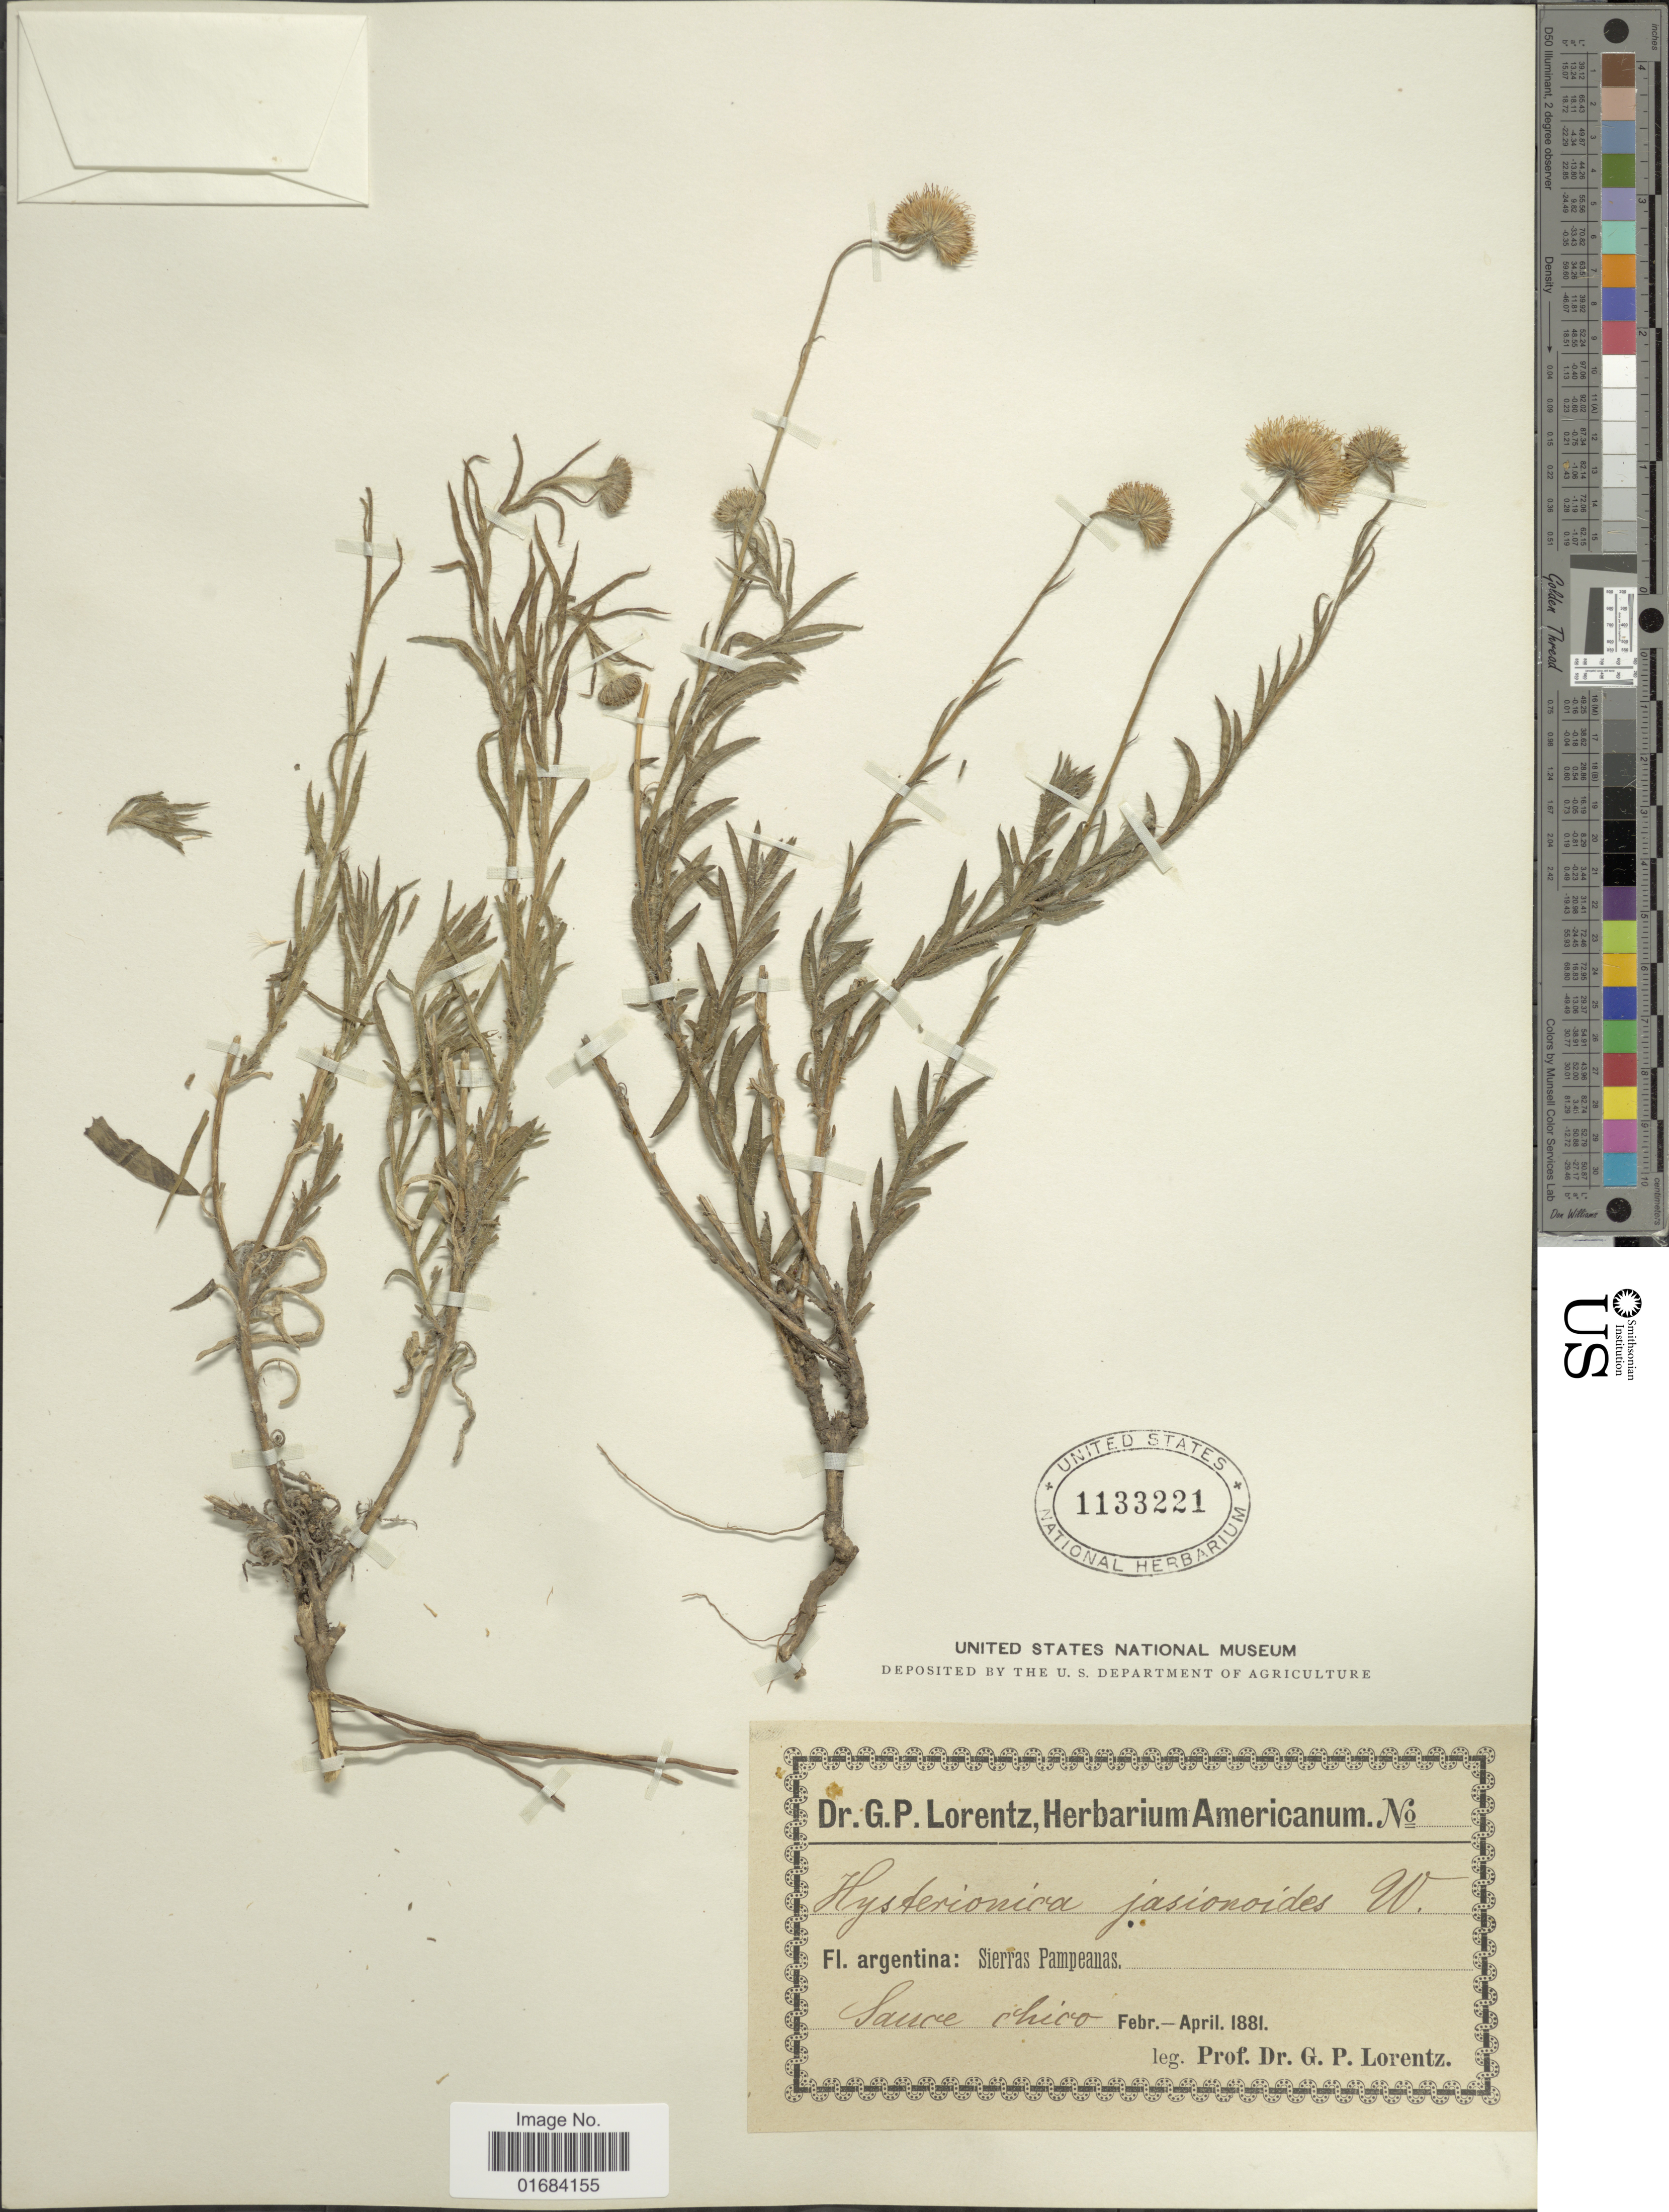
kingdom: Plantae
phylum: Tracheophyta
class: Magnoliopsida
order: Asterales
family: Asteraceae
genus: Hysterionica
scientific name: Hysterionica jasionoides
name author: Willd.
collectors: P. G. Lorentz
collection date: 1881-02/1881-04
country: Argentina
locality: Sierras Pampeanas, Sauce Chico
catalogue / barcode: US 1133221